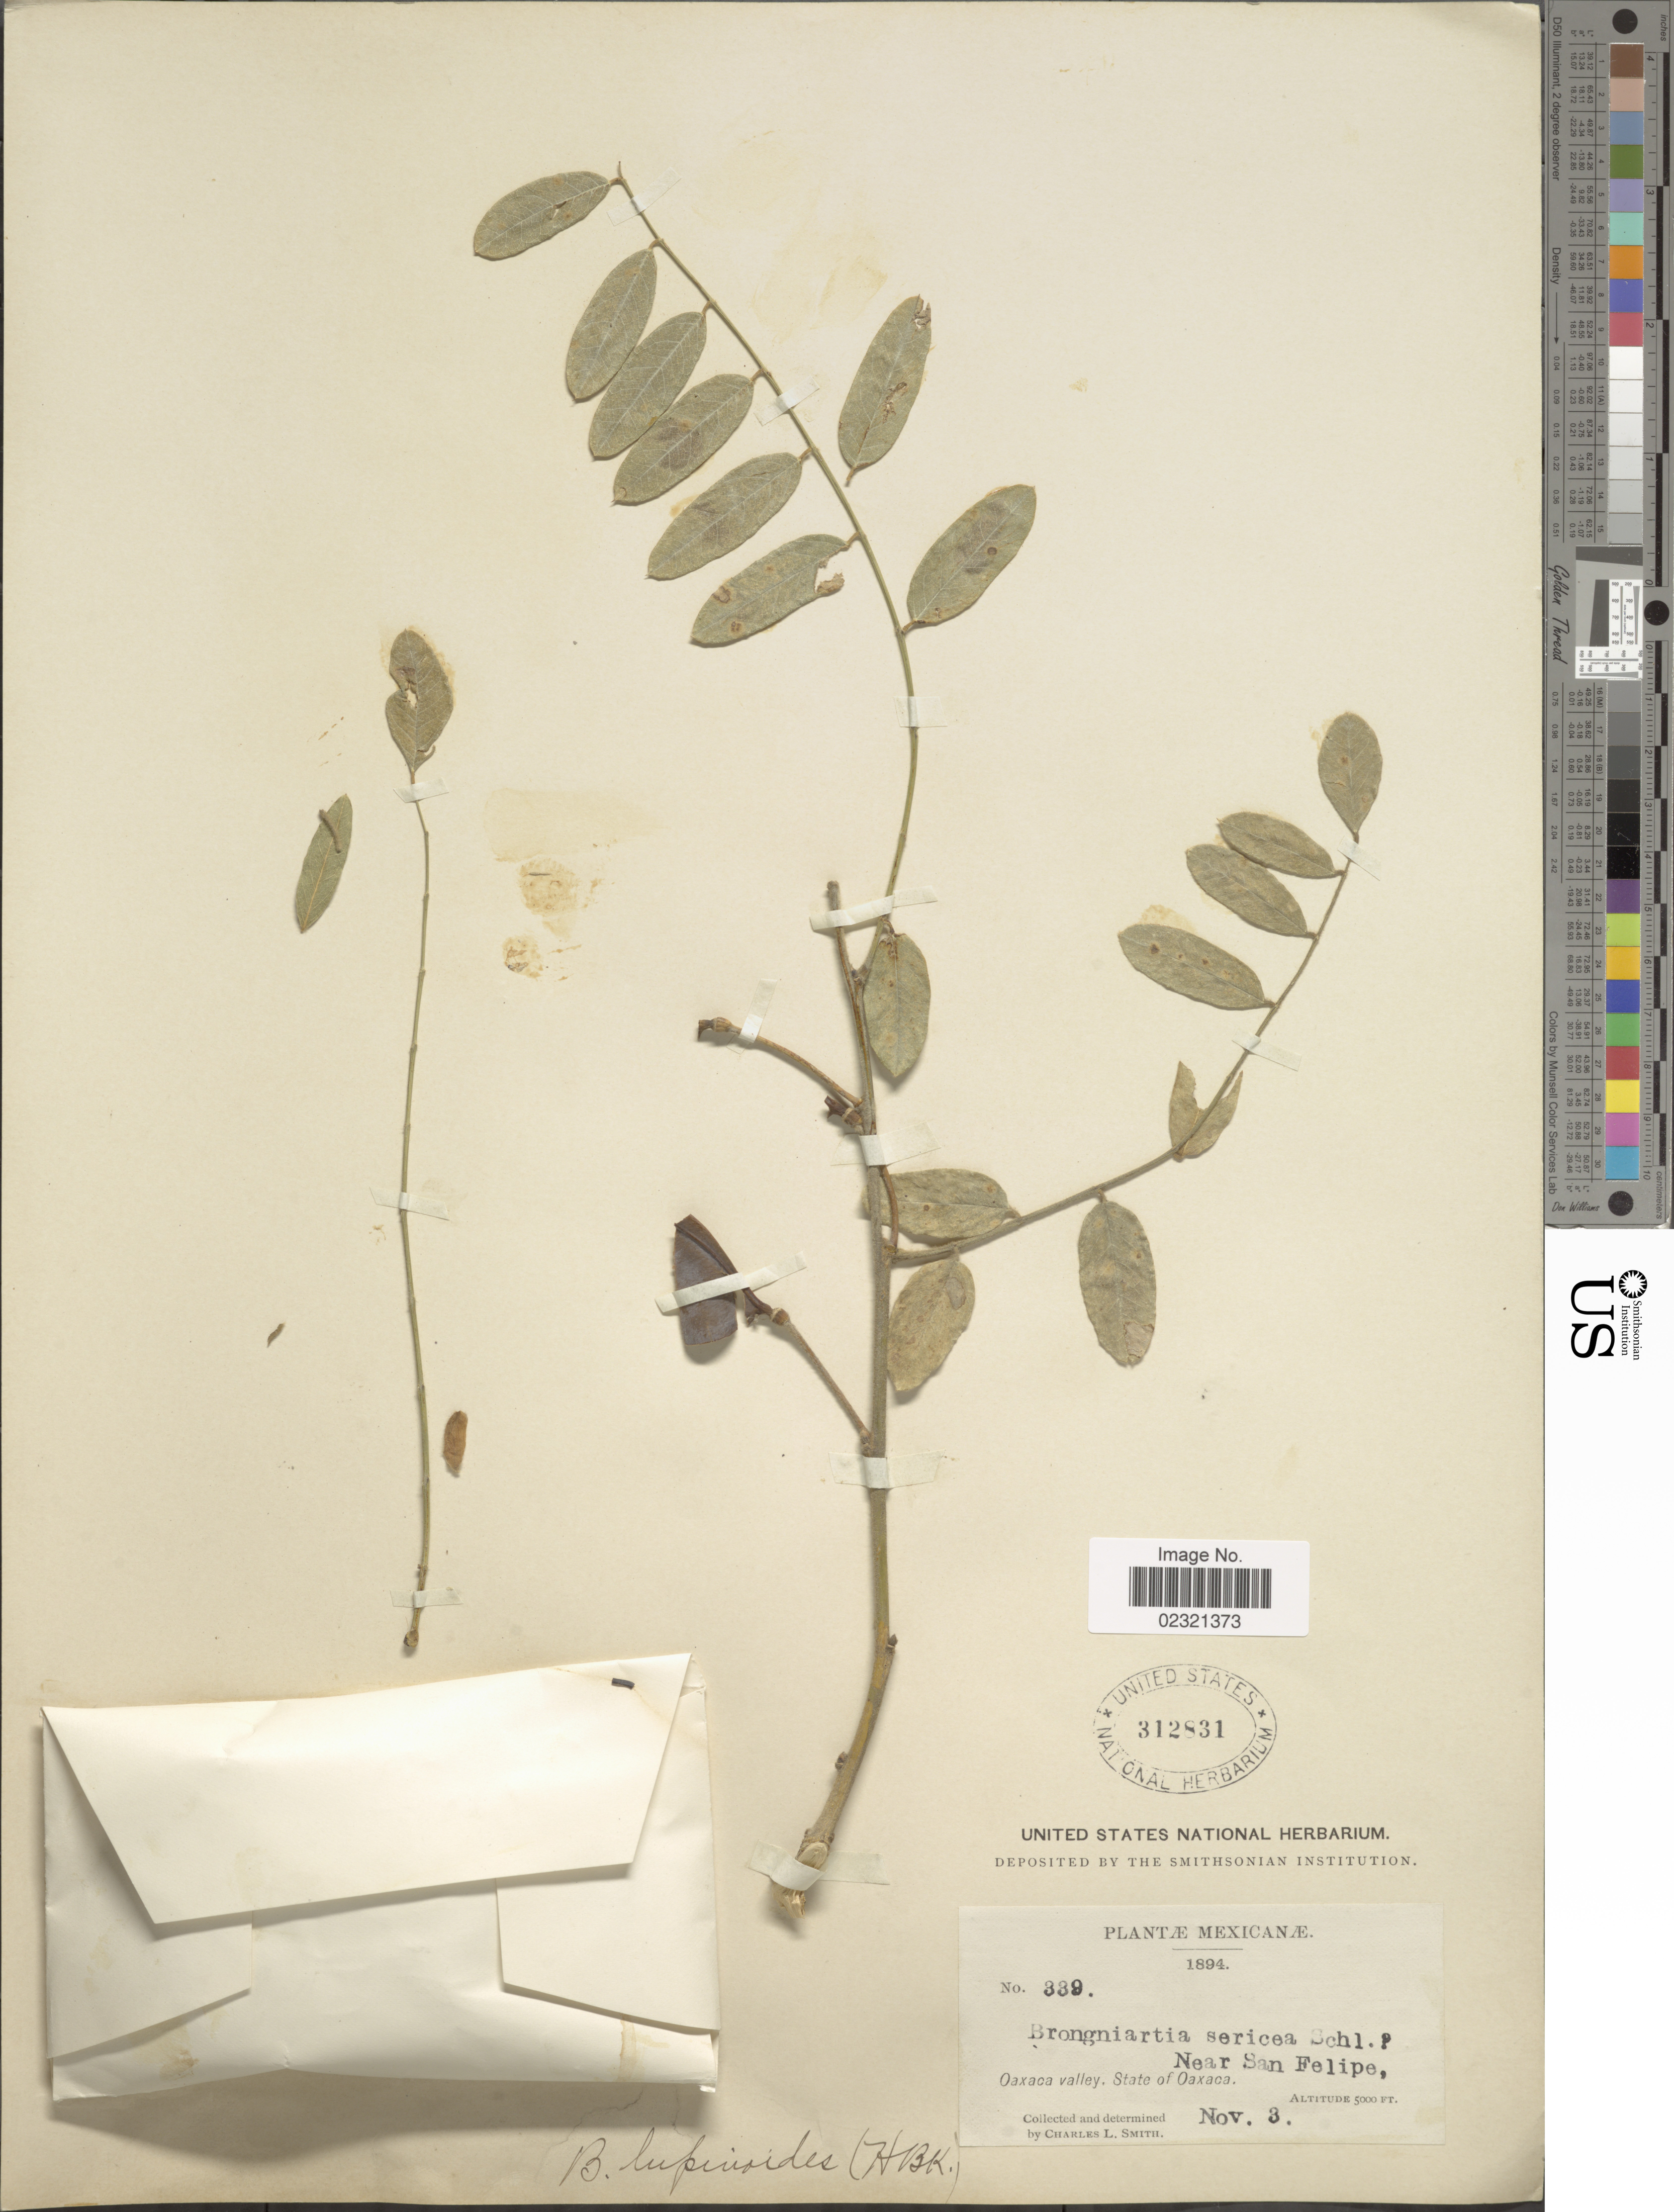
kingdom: Plantae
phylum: Tracheophyta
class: Magnoliopsida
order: Fabales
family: Fabaceae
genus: Brongniartia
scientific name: Brongniartia lupinoides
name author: (Kunth) Taub.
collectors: C. L. Smith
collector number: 339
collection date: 1894-11-03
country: Mexico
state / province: Oaxaca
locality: Oaxaca valley, near San Felipe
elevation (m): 1524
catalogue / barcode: US 312831